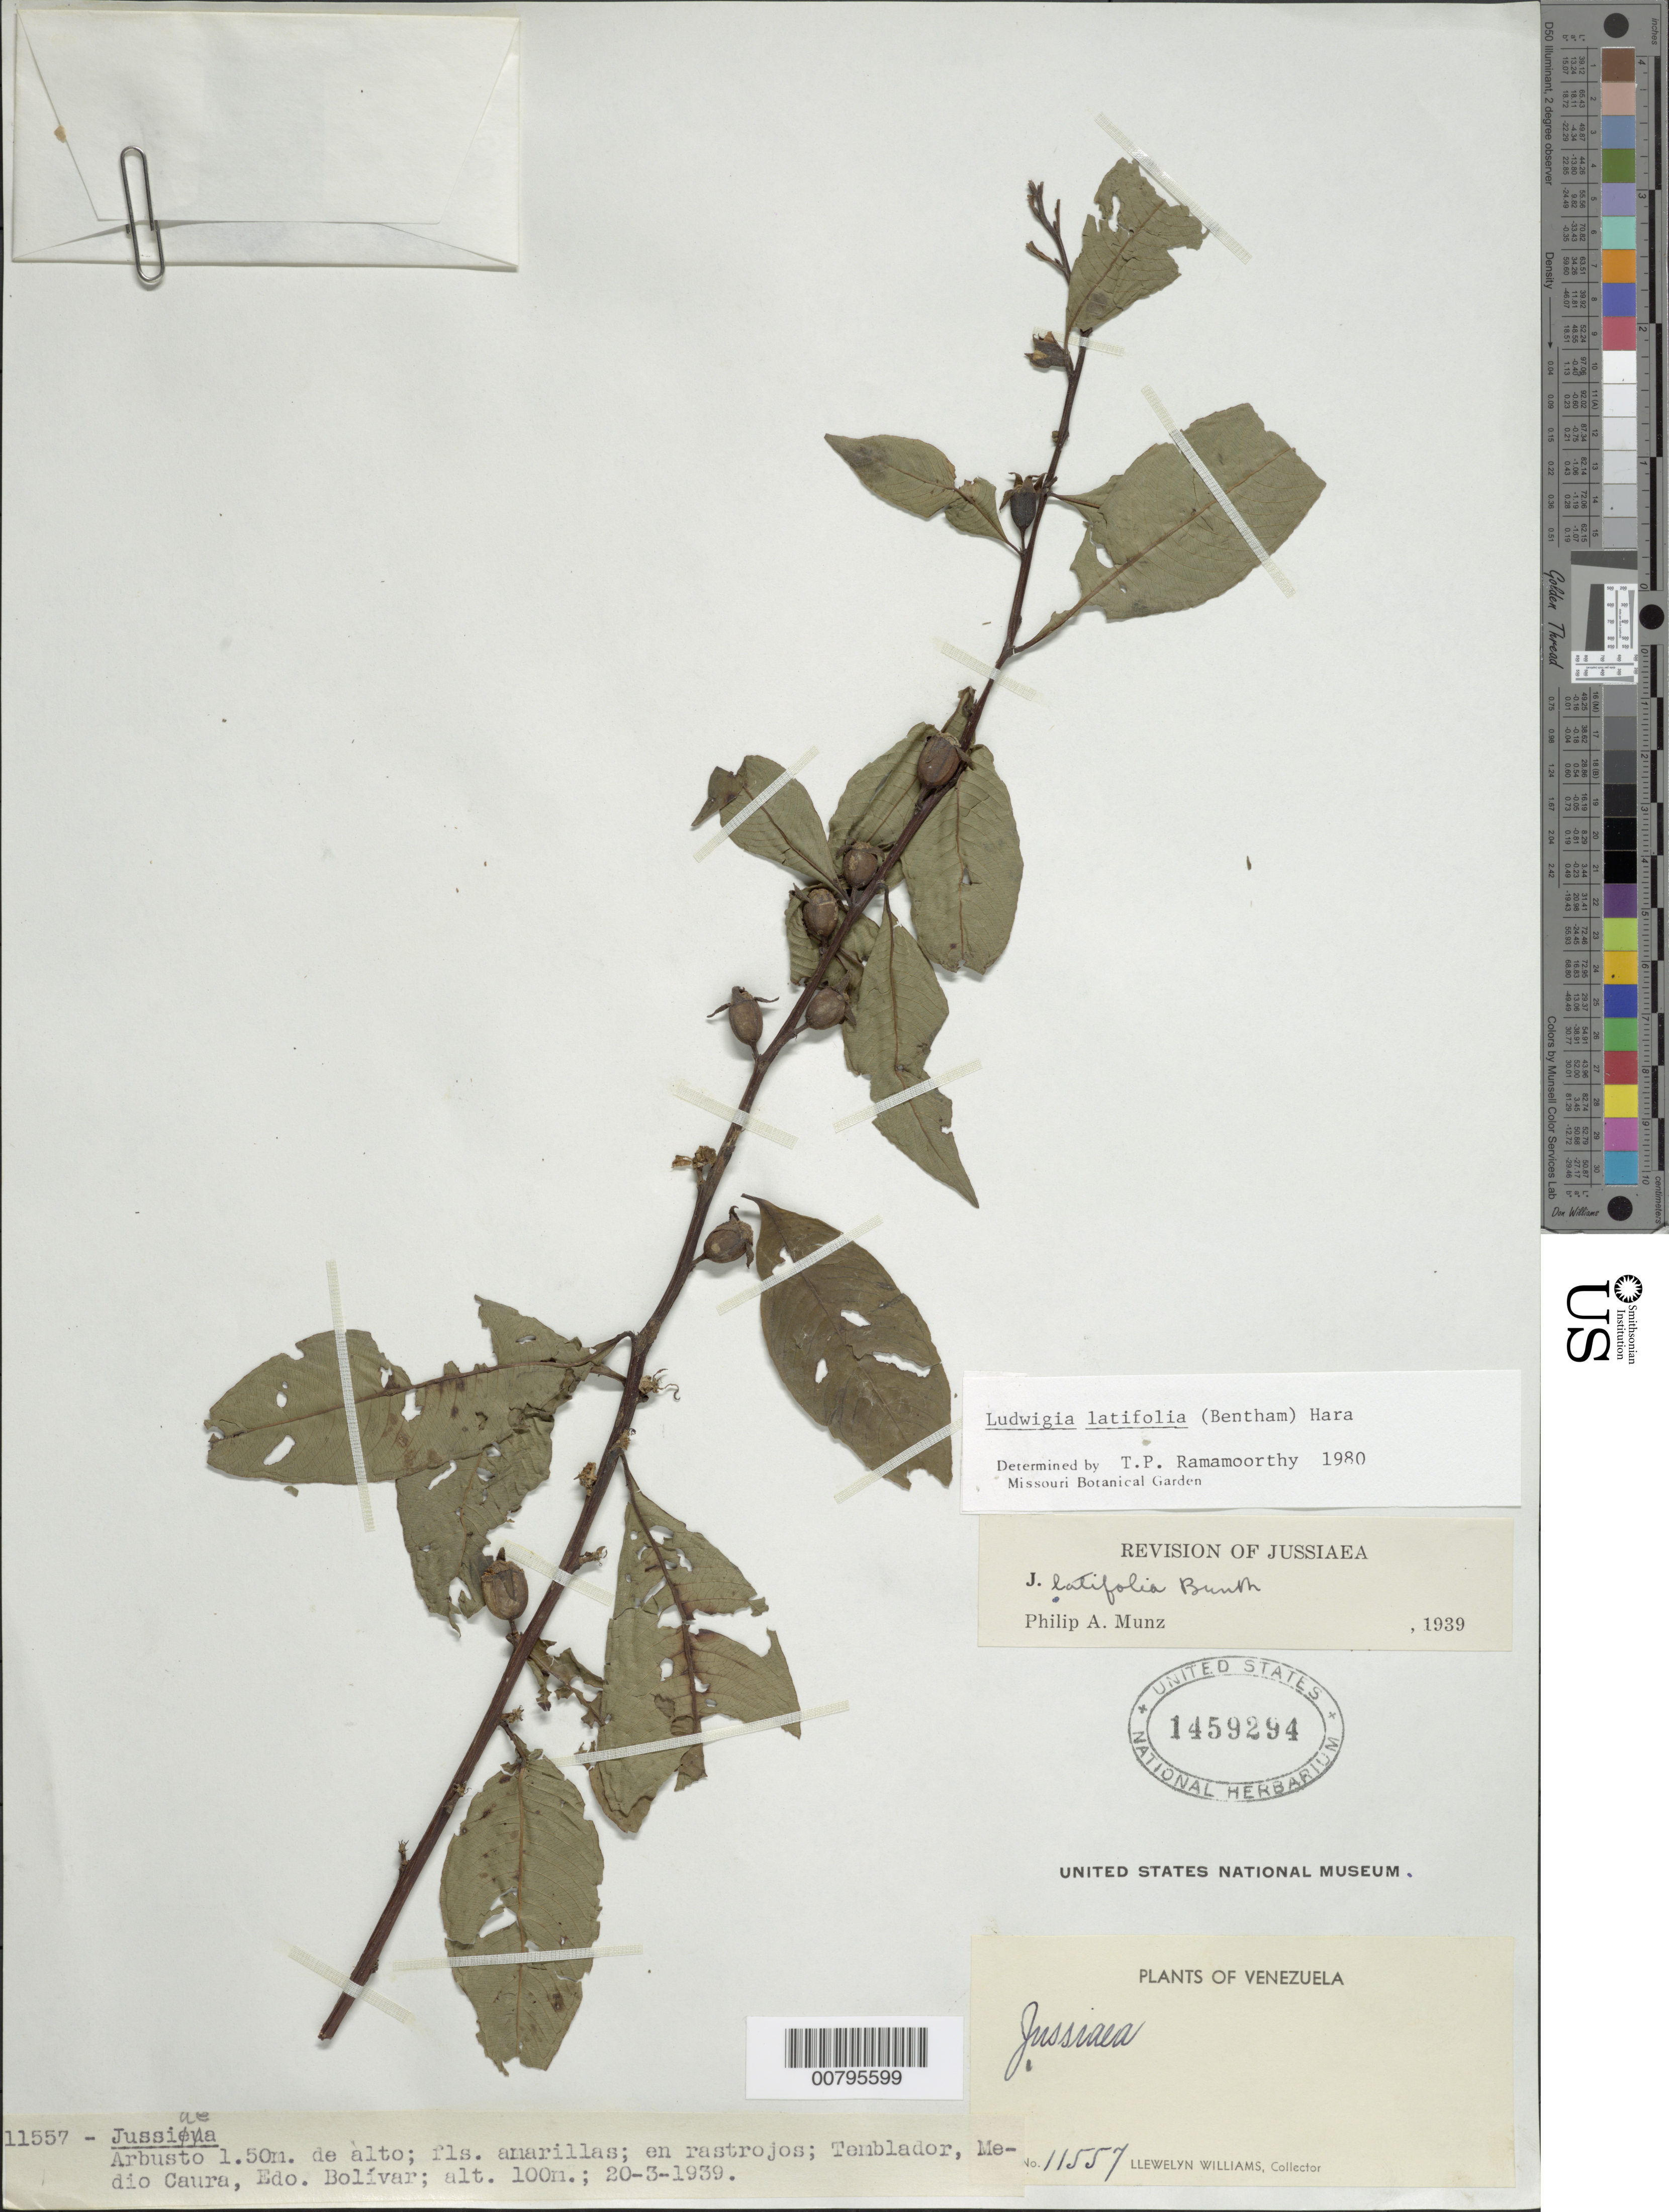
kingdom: Plantae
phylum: Tracheophyta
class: Magnoliopsida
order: Myrtales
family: Onagraceae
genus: Ludwigia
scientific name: Ludwigia latifolia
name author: (Benth.) H. Hara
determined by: Ramamoorthy, T. P.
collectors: Ll. Williams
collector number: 11557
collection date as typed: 20-Mar-39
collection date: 1939-03-20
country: Venezuela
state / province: Bolívar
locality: Temblador, Medio Caura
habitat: Rastrojos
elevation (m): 100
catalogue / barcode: US 1459294